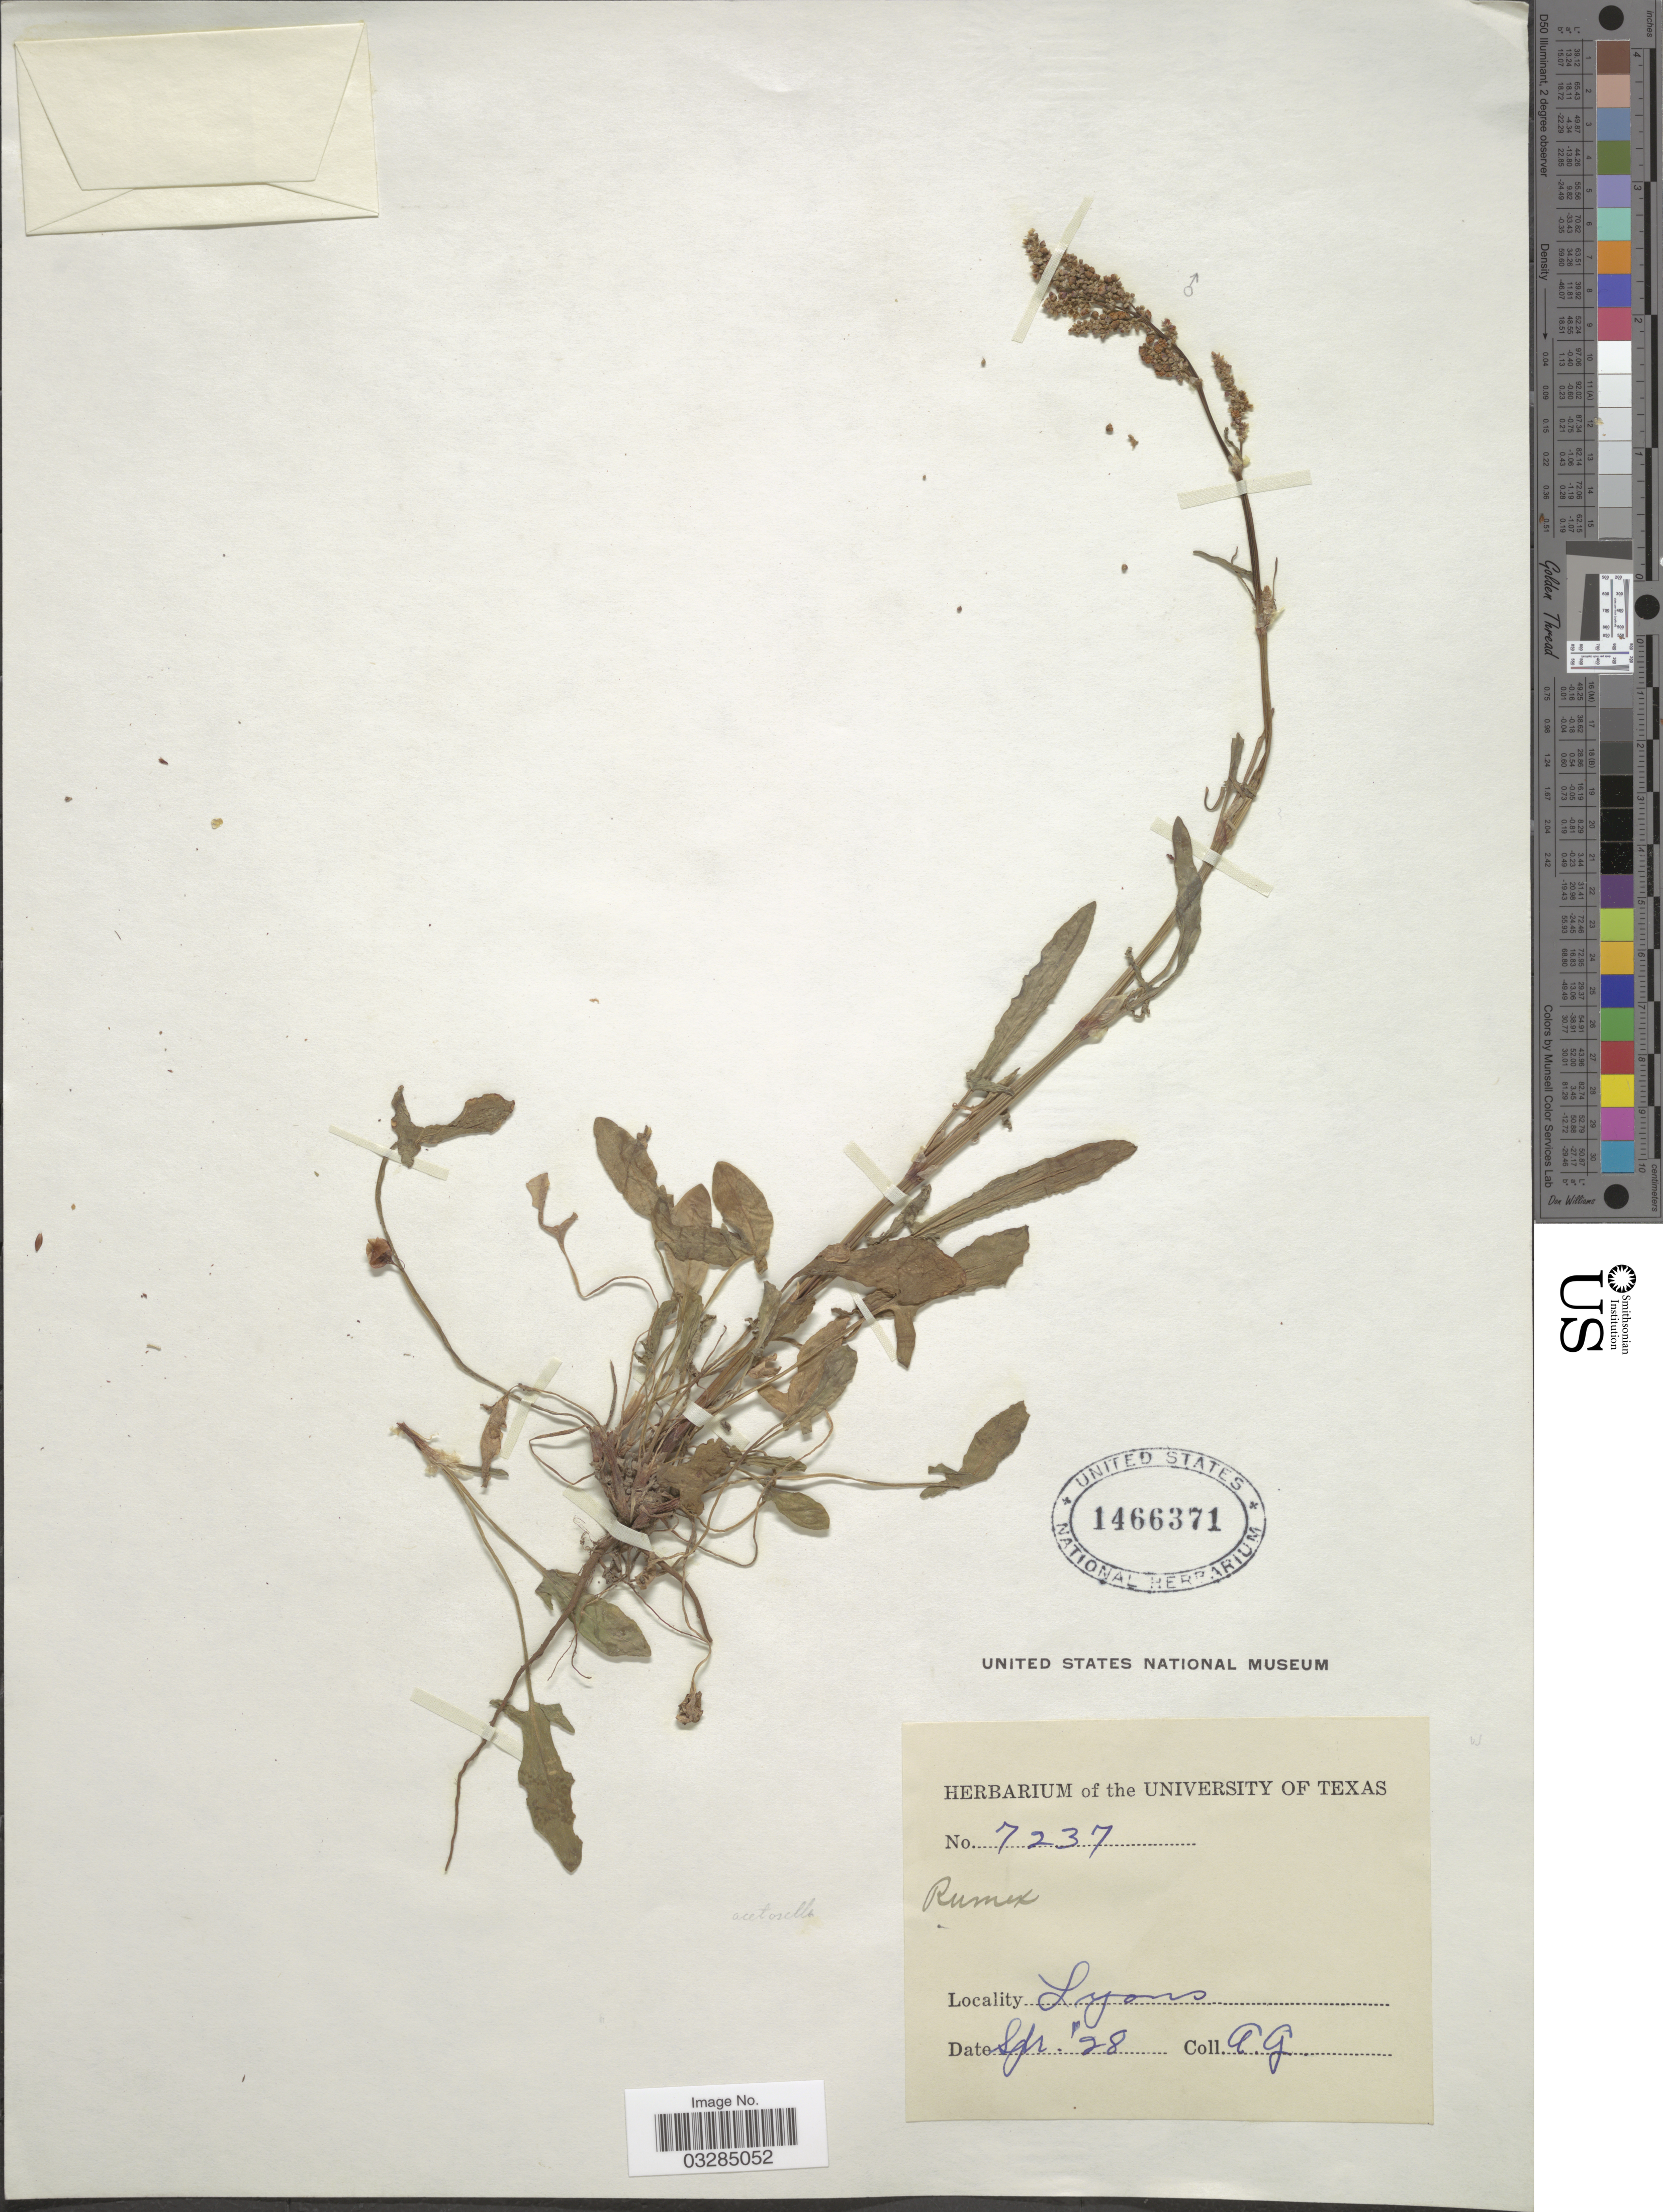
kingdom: Plantae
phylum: Tracheophyta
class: Magnoliopsida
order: Caryophyllales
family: Polygonaceae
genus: Rumex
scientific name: Rumex sp.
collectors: A. G.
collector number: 7237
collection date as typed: Transcribed d/m/y: /4/28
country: United States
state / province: Texas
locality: Lyons.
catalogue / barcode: US 1466371